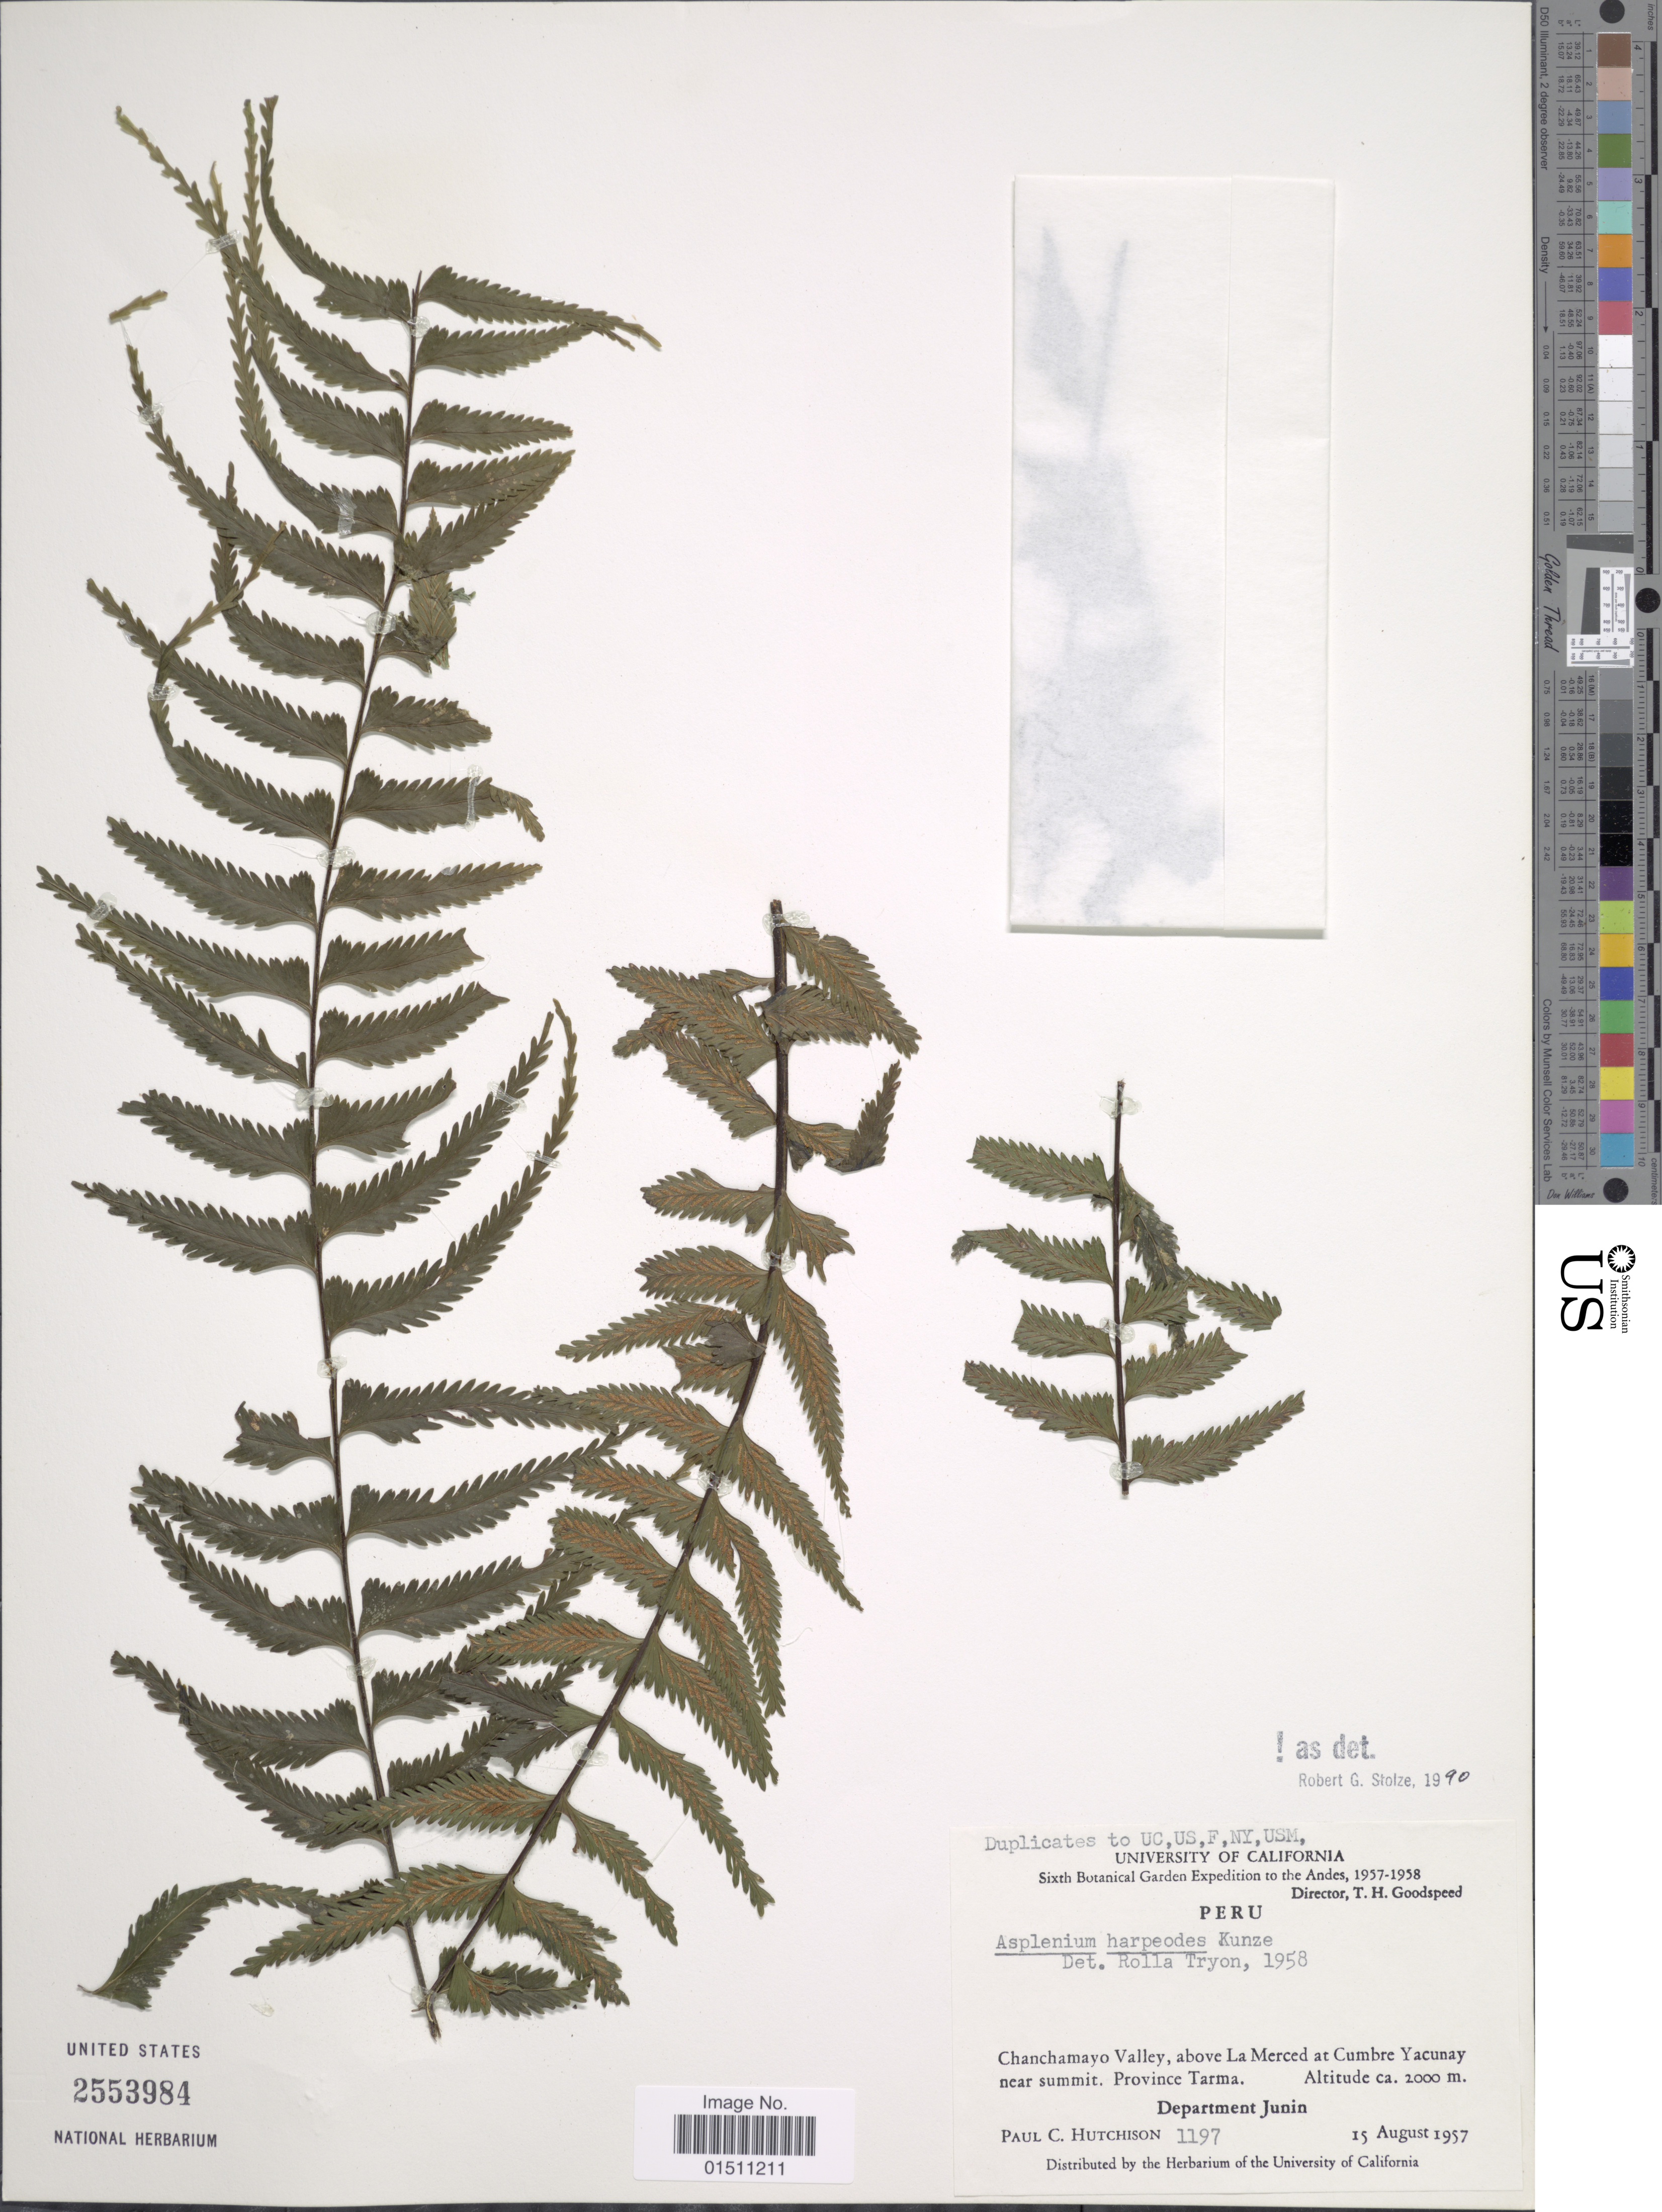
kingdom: Plantae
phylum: Tracheophyta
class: Polypodiopsida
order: Polypodiales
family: Aspleniaceae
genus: Asplenium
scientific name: Asplenium harpeodes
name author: Kunze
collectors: P. C. Hutchison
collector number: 1197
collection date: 1957-08-15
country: Peru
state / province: Junín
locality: Peru, Chanchamayo Valley, above La Merced at Cumbre Yacunay near summit. Province Tarma. Department Junin.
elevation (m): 2000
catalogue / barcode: US 2553984